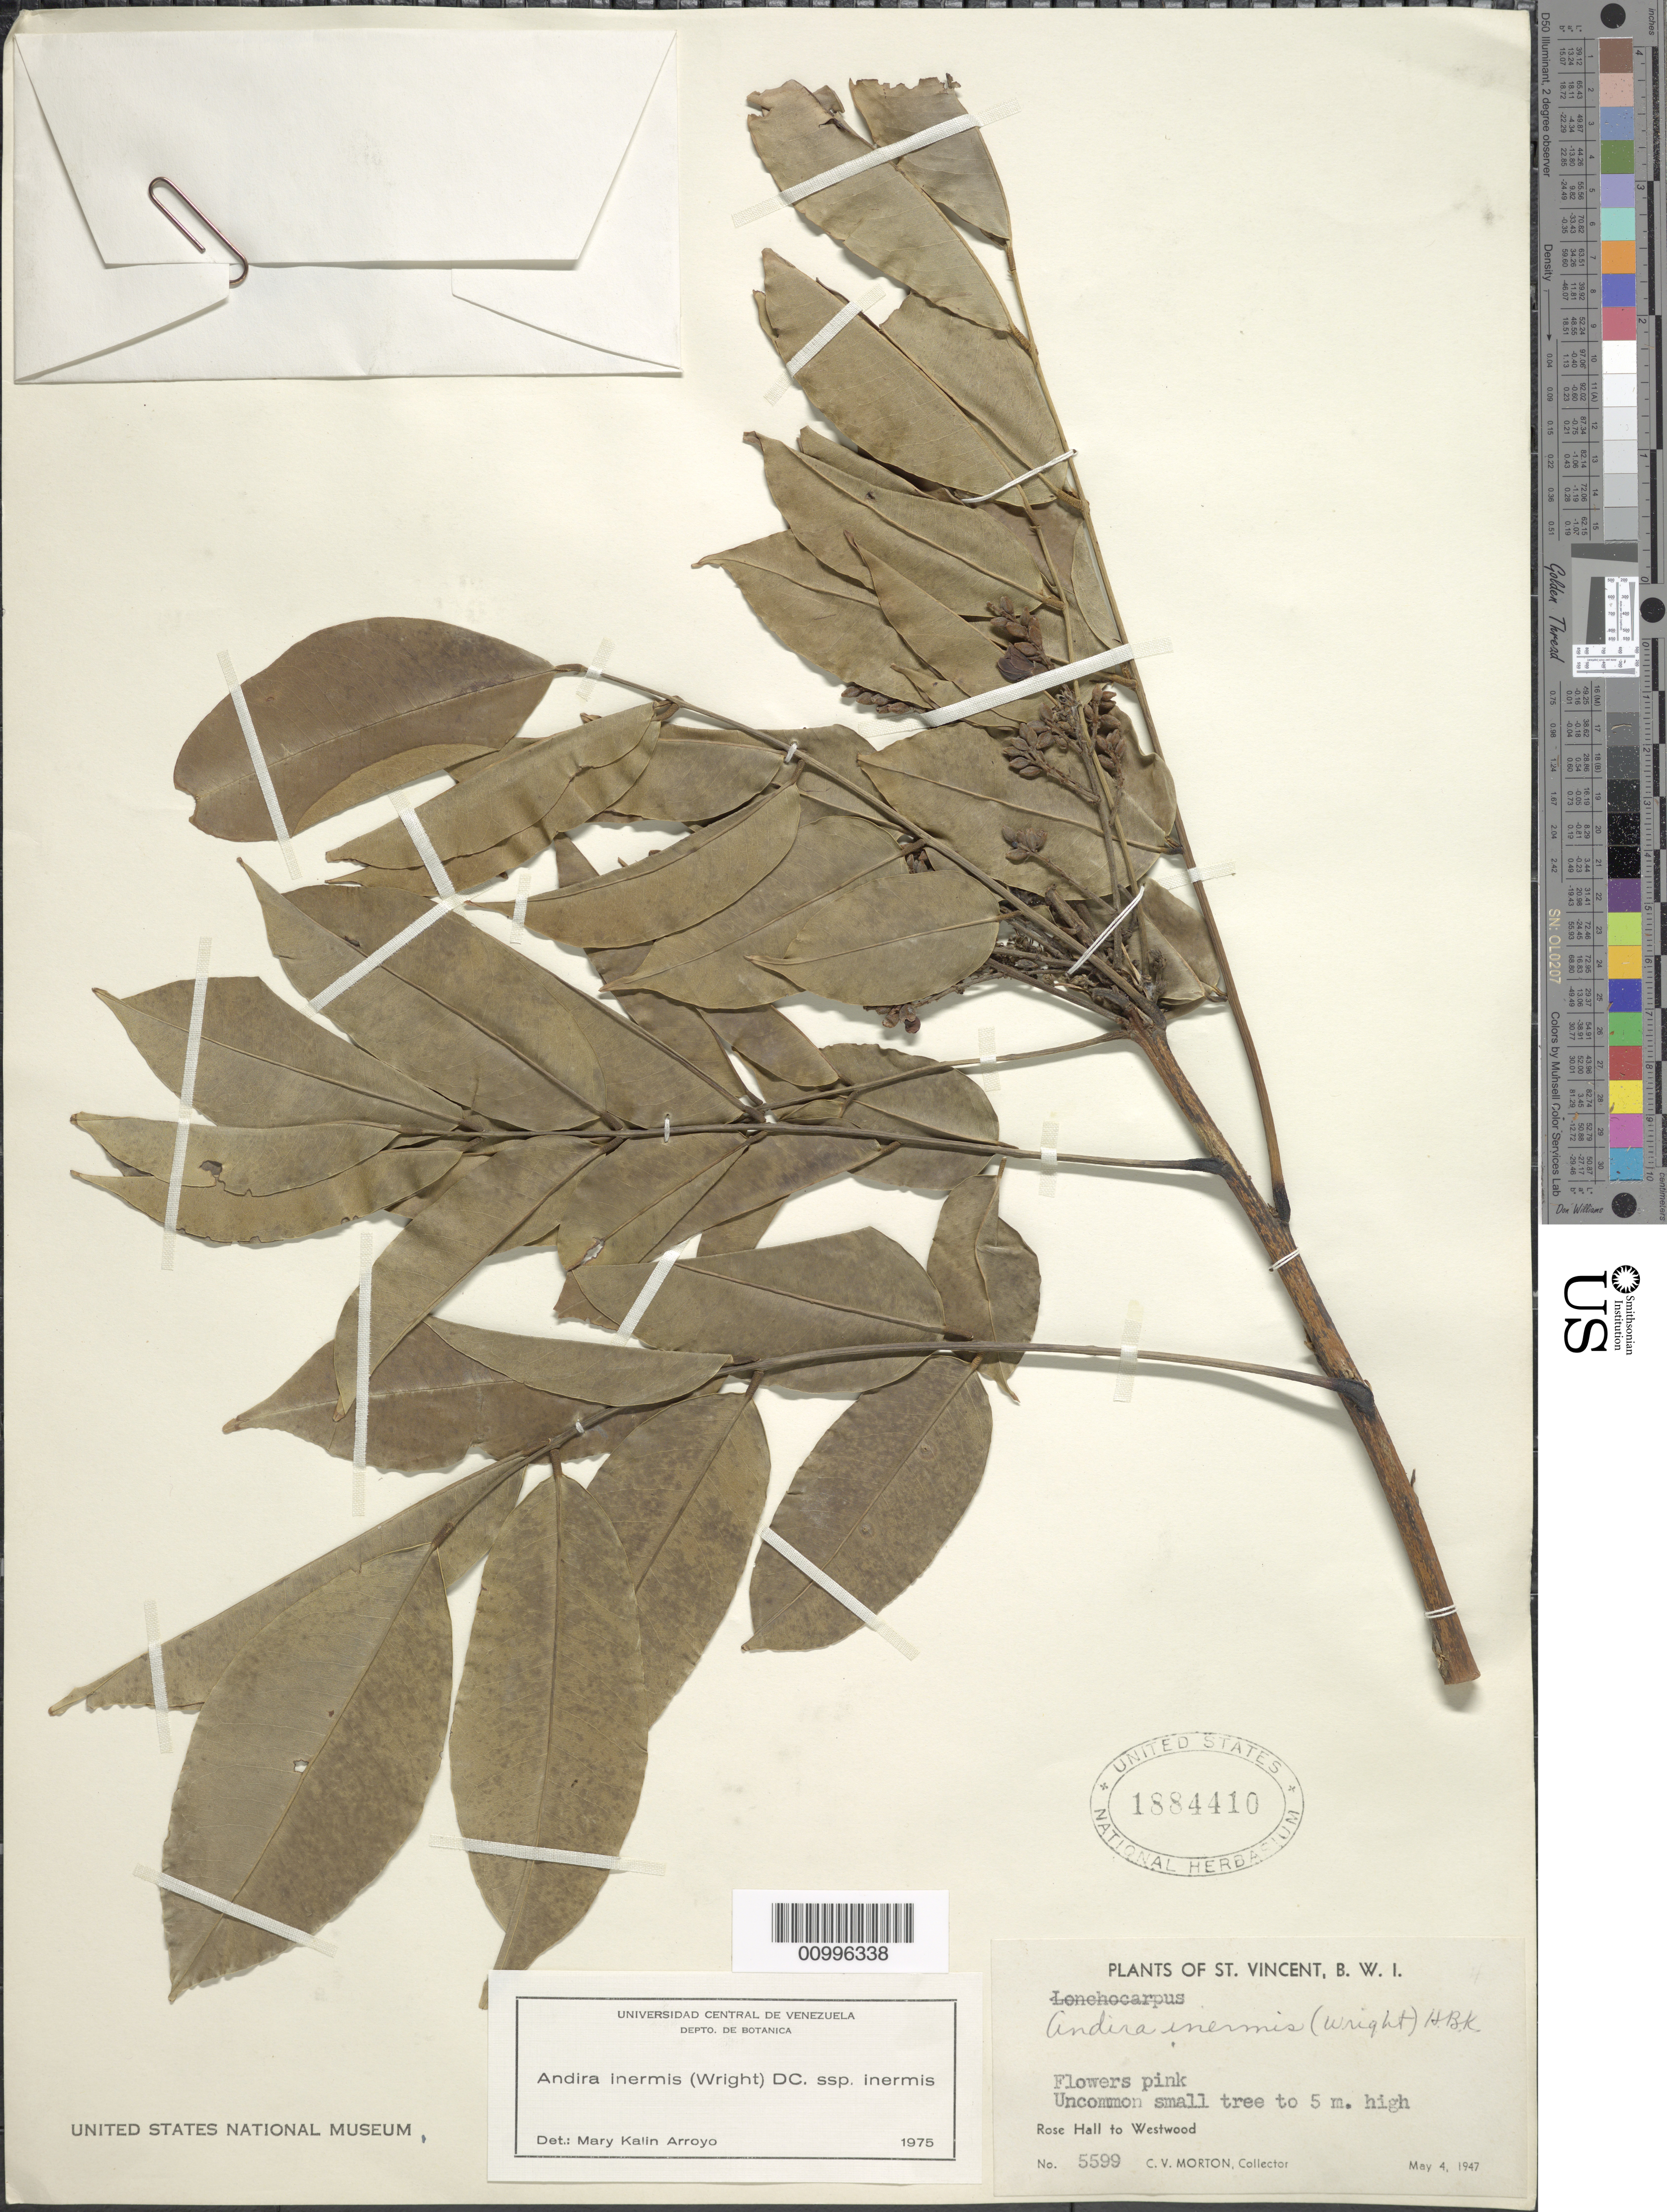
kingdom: Plantae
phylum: Tracheophyta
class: Magnoliopsida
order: Fabales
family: Fabaceae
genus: Andira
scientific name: Andira inermis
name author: (W. Wright) Kunth ex DC.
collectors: C. V. Morton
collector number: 5599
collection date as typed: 04 May 1947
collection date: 1947-05-04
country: St. Vincent - Grenadines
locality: Flowers pink. Uncommon small tree to 5m. high. Rose Hall to Westwood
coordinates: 0 N, 0 E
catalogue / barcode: US 1884410